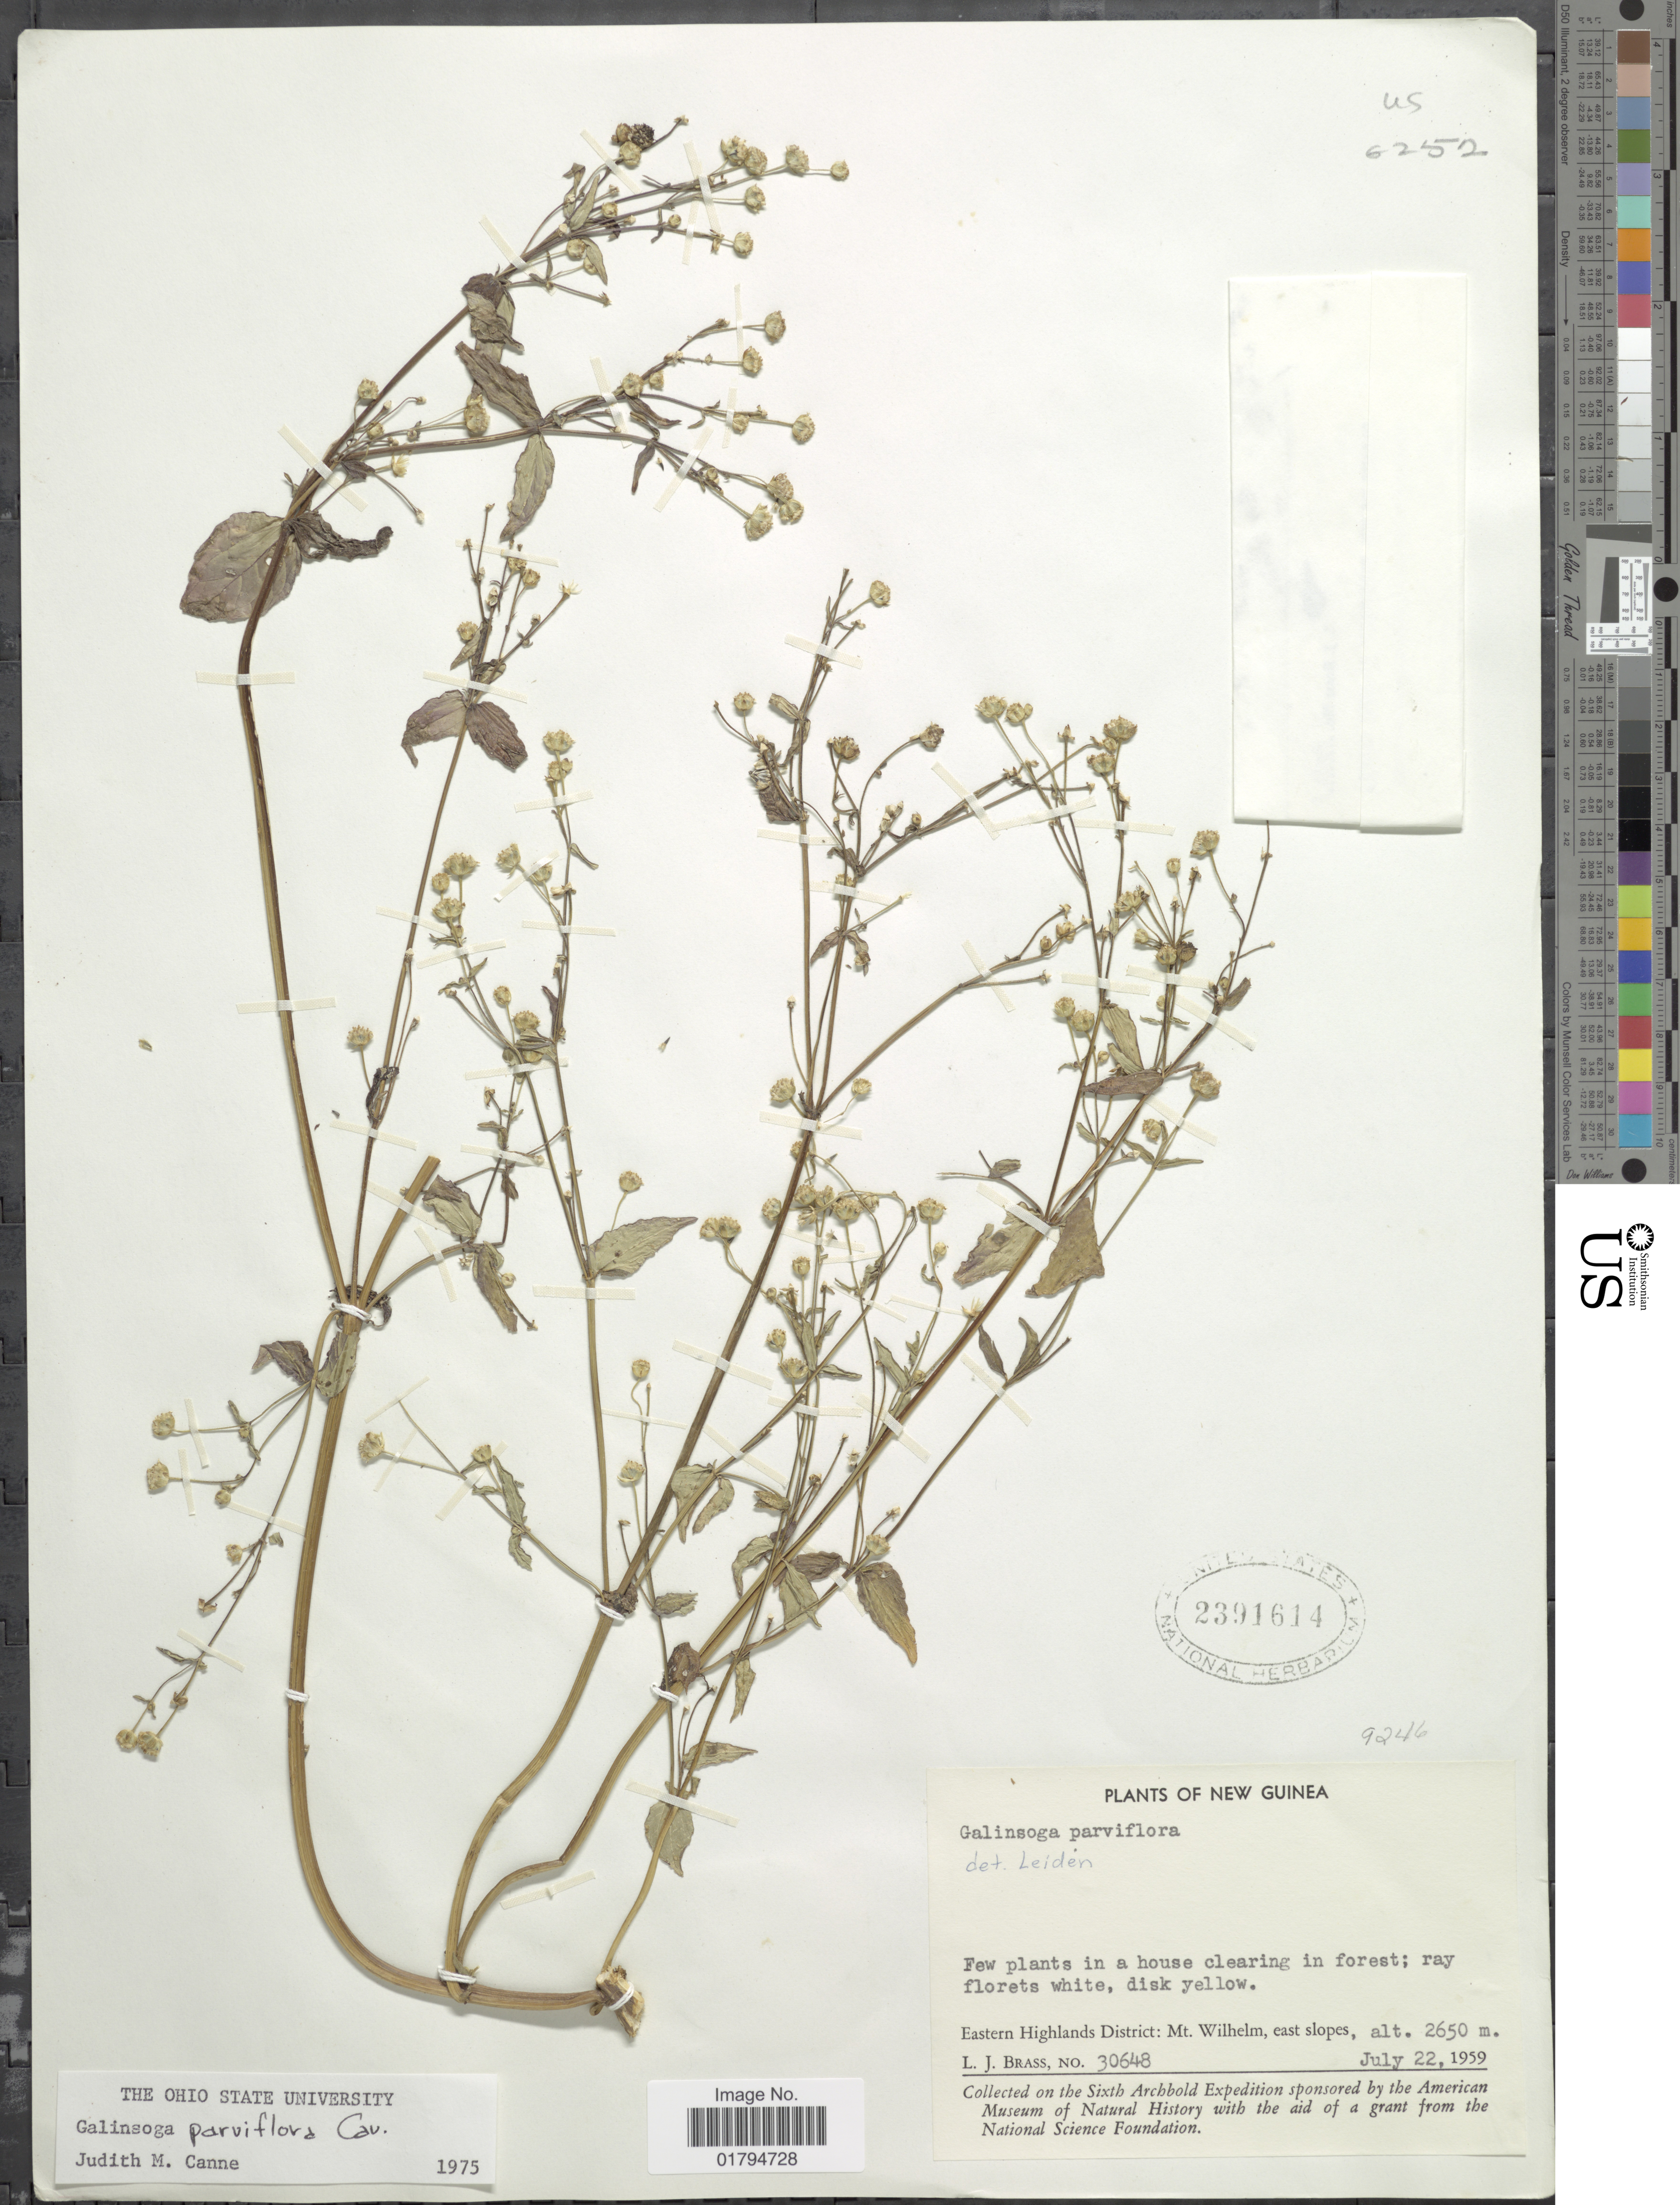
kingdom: Plantae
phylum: Tracheophyta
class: Magnoliopsida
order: Asterales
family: Asteraceae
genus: Galinsoga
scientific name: Galinsoga parviflora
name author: Cav.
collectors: L. J. Brass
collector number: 30648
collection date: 1959-07-22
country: Papua New Guinea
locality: New Guinea. Eastern Highlands District: Mt. Wilhelm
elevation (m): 2650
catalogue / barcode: US 2391614